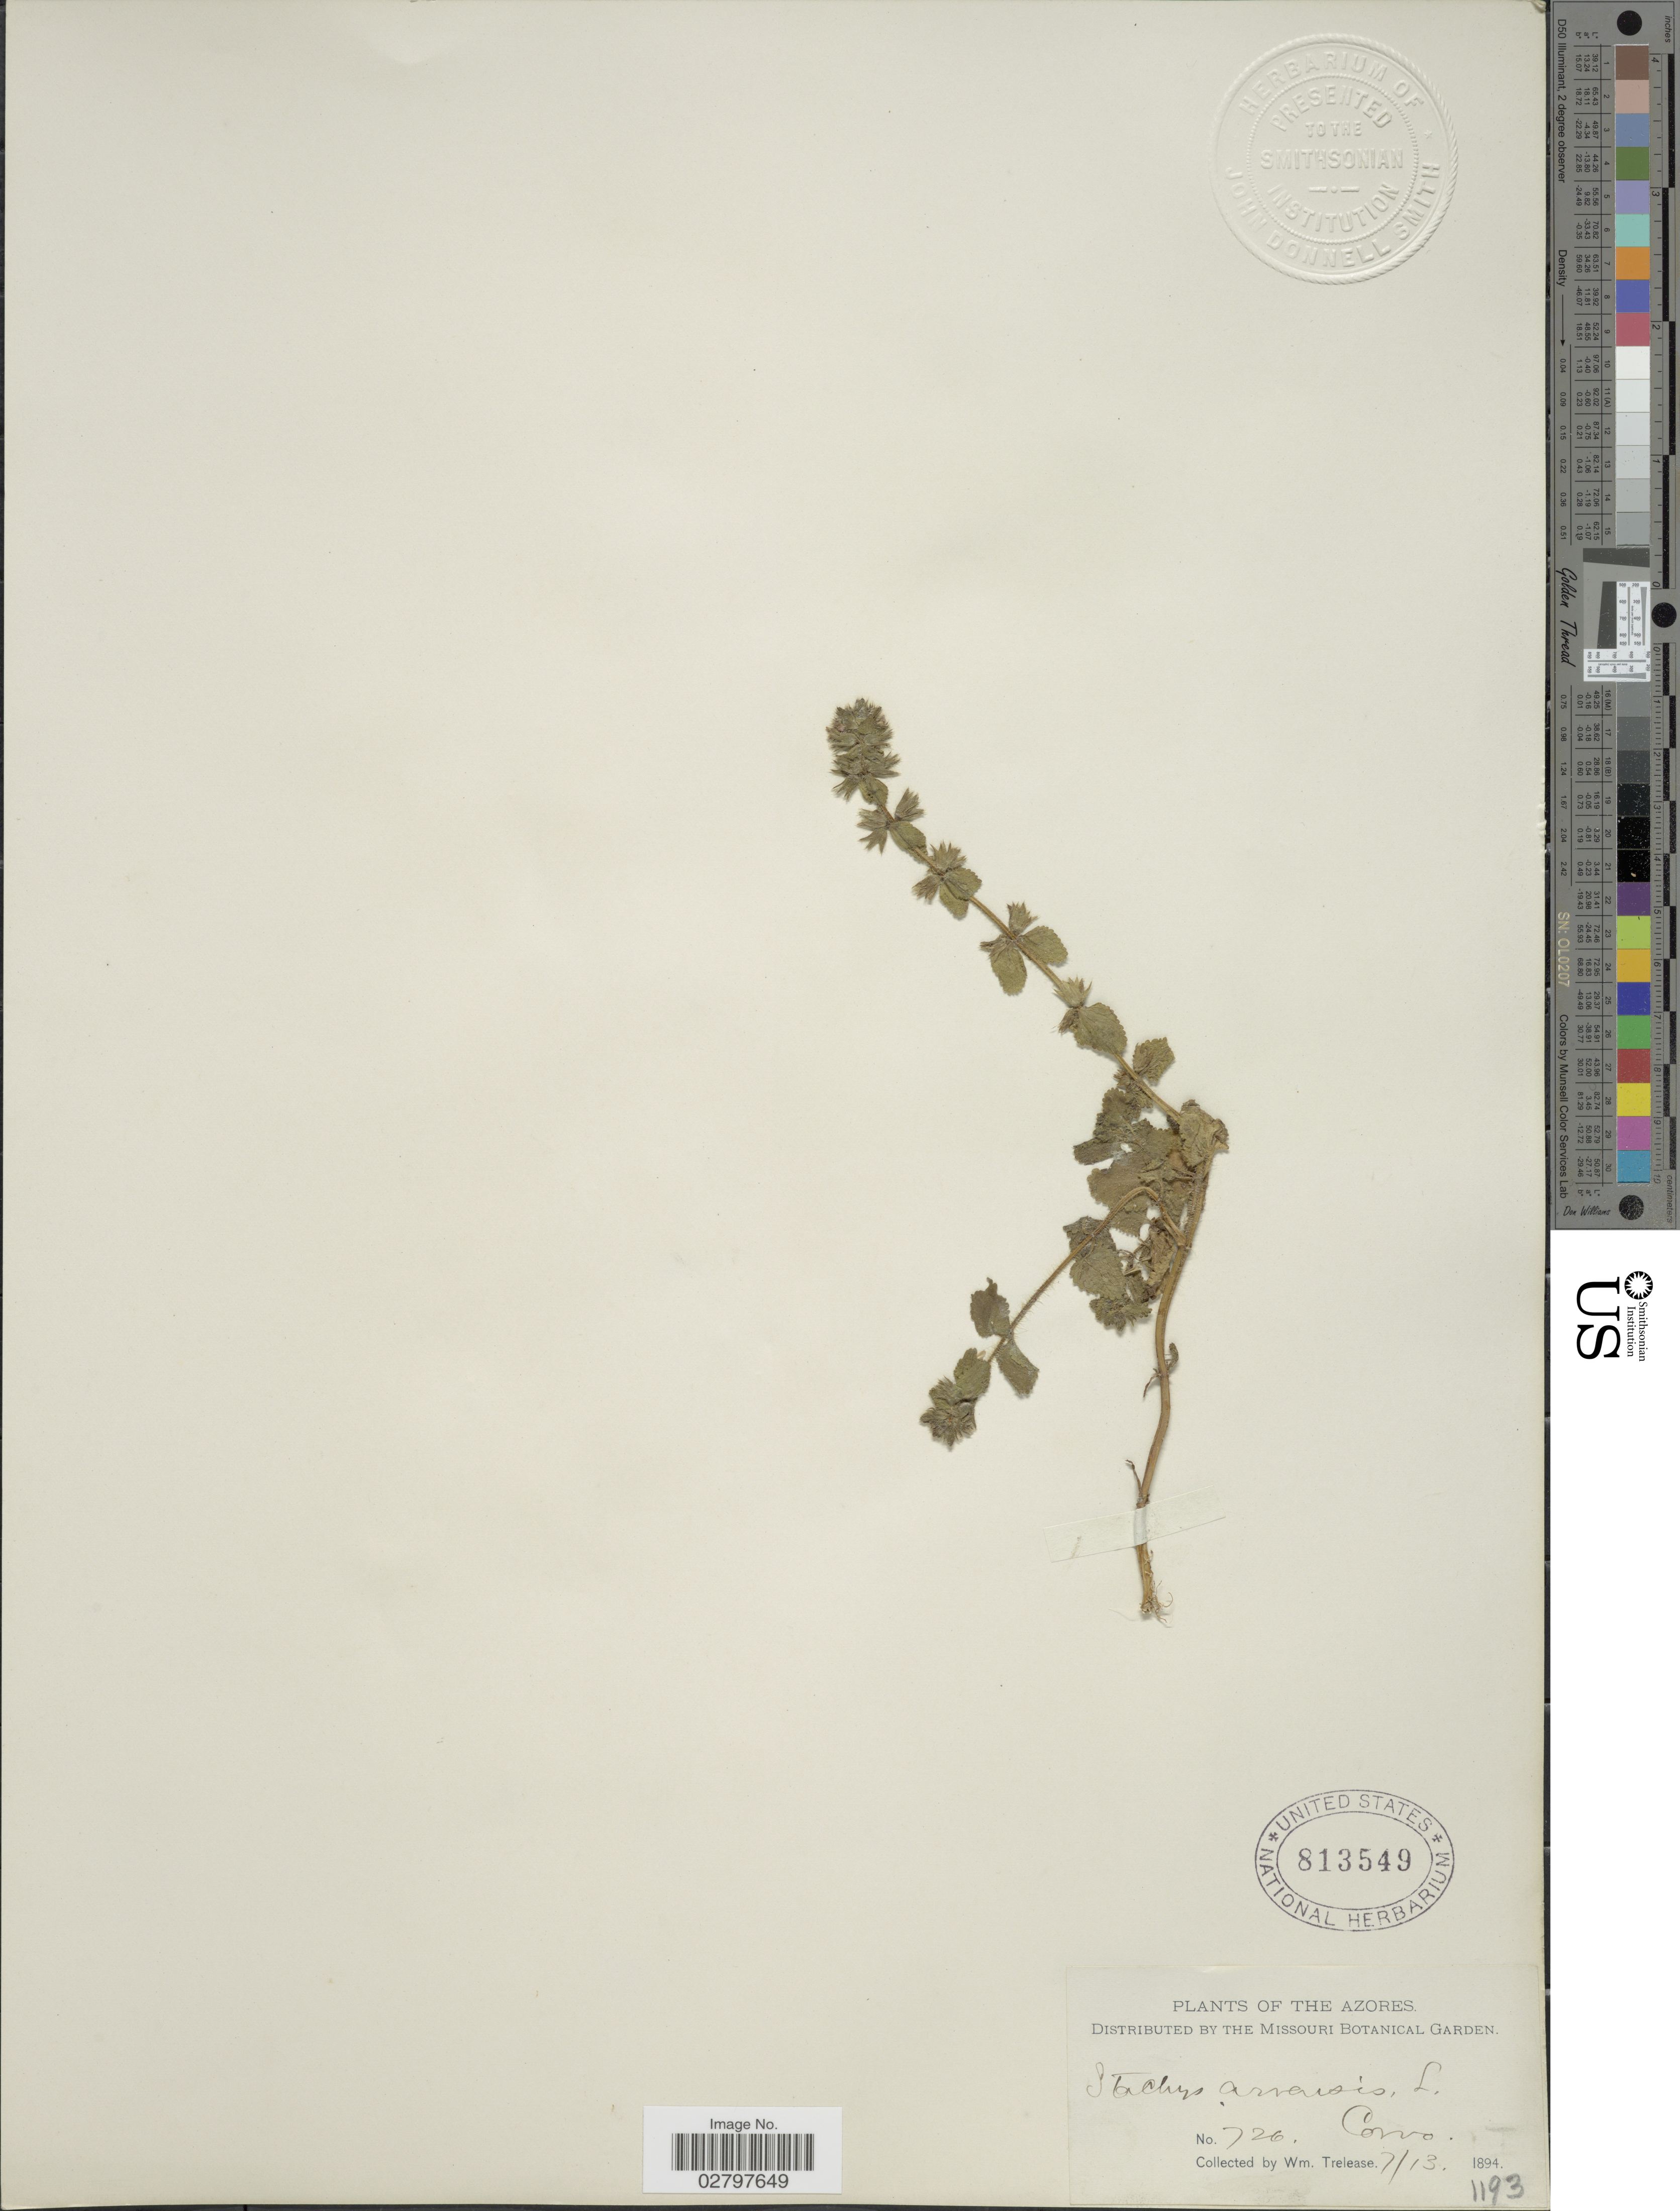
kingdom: Plantae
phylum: Tracheophyta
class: Magnoliopsida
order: Lamiales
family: Lamiaceae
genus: Stachys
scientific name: Stachys arvensis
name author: (L.) L.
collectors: W. Trelease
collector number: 1193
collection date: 1894-07-13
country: Portugal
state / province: Azores (Aut. Reg.)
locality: The Azores, Corvo.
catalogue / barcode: US 813549